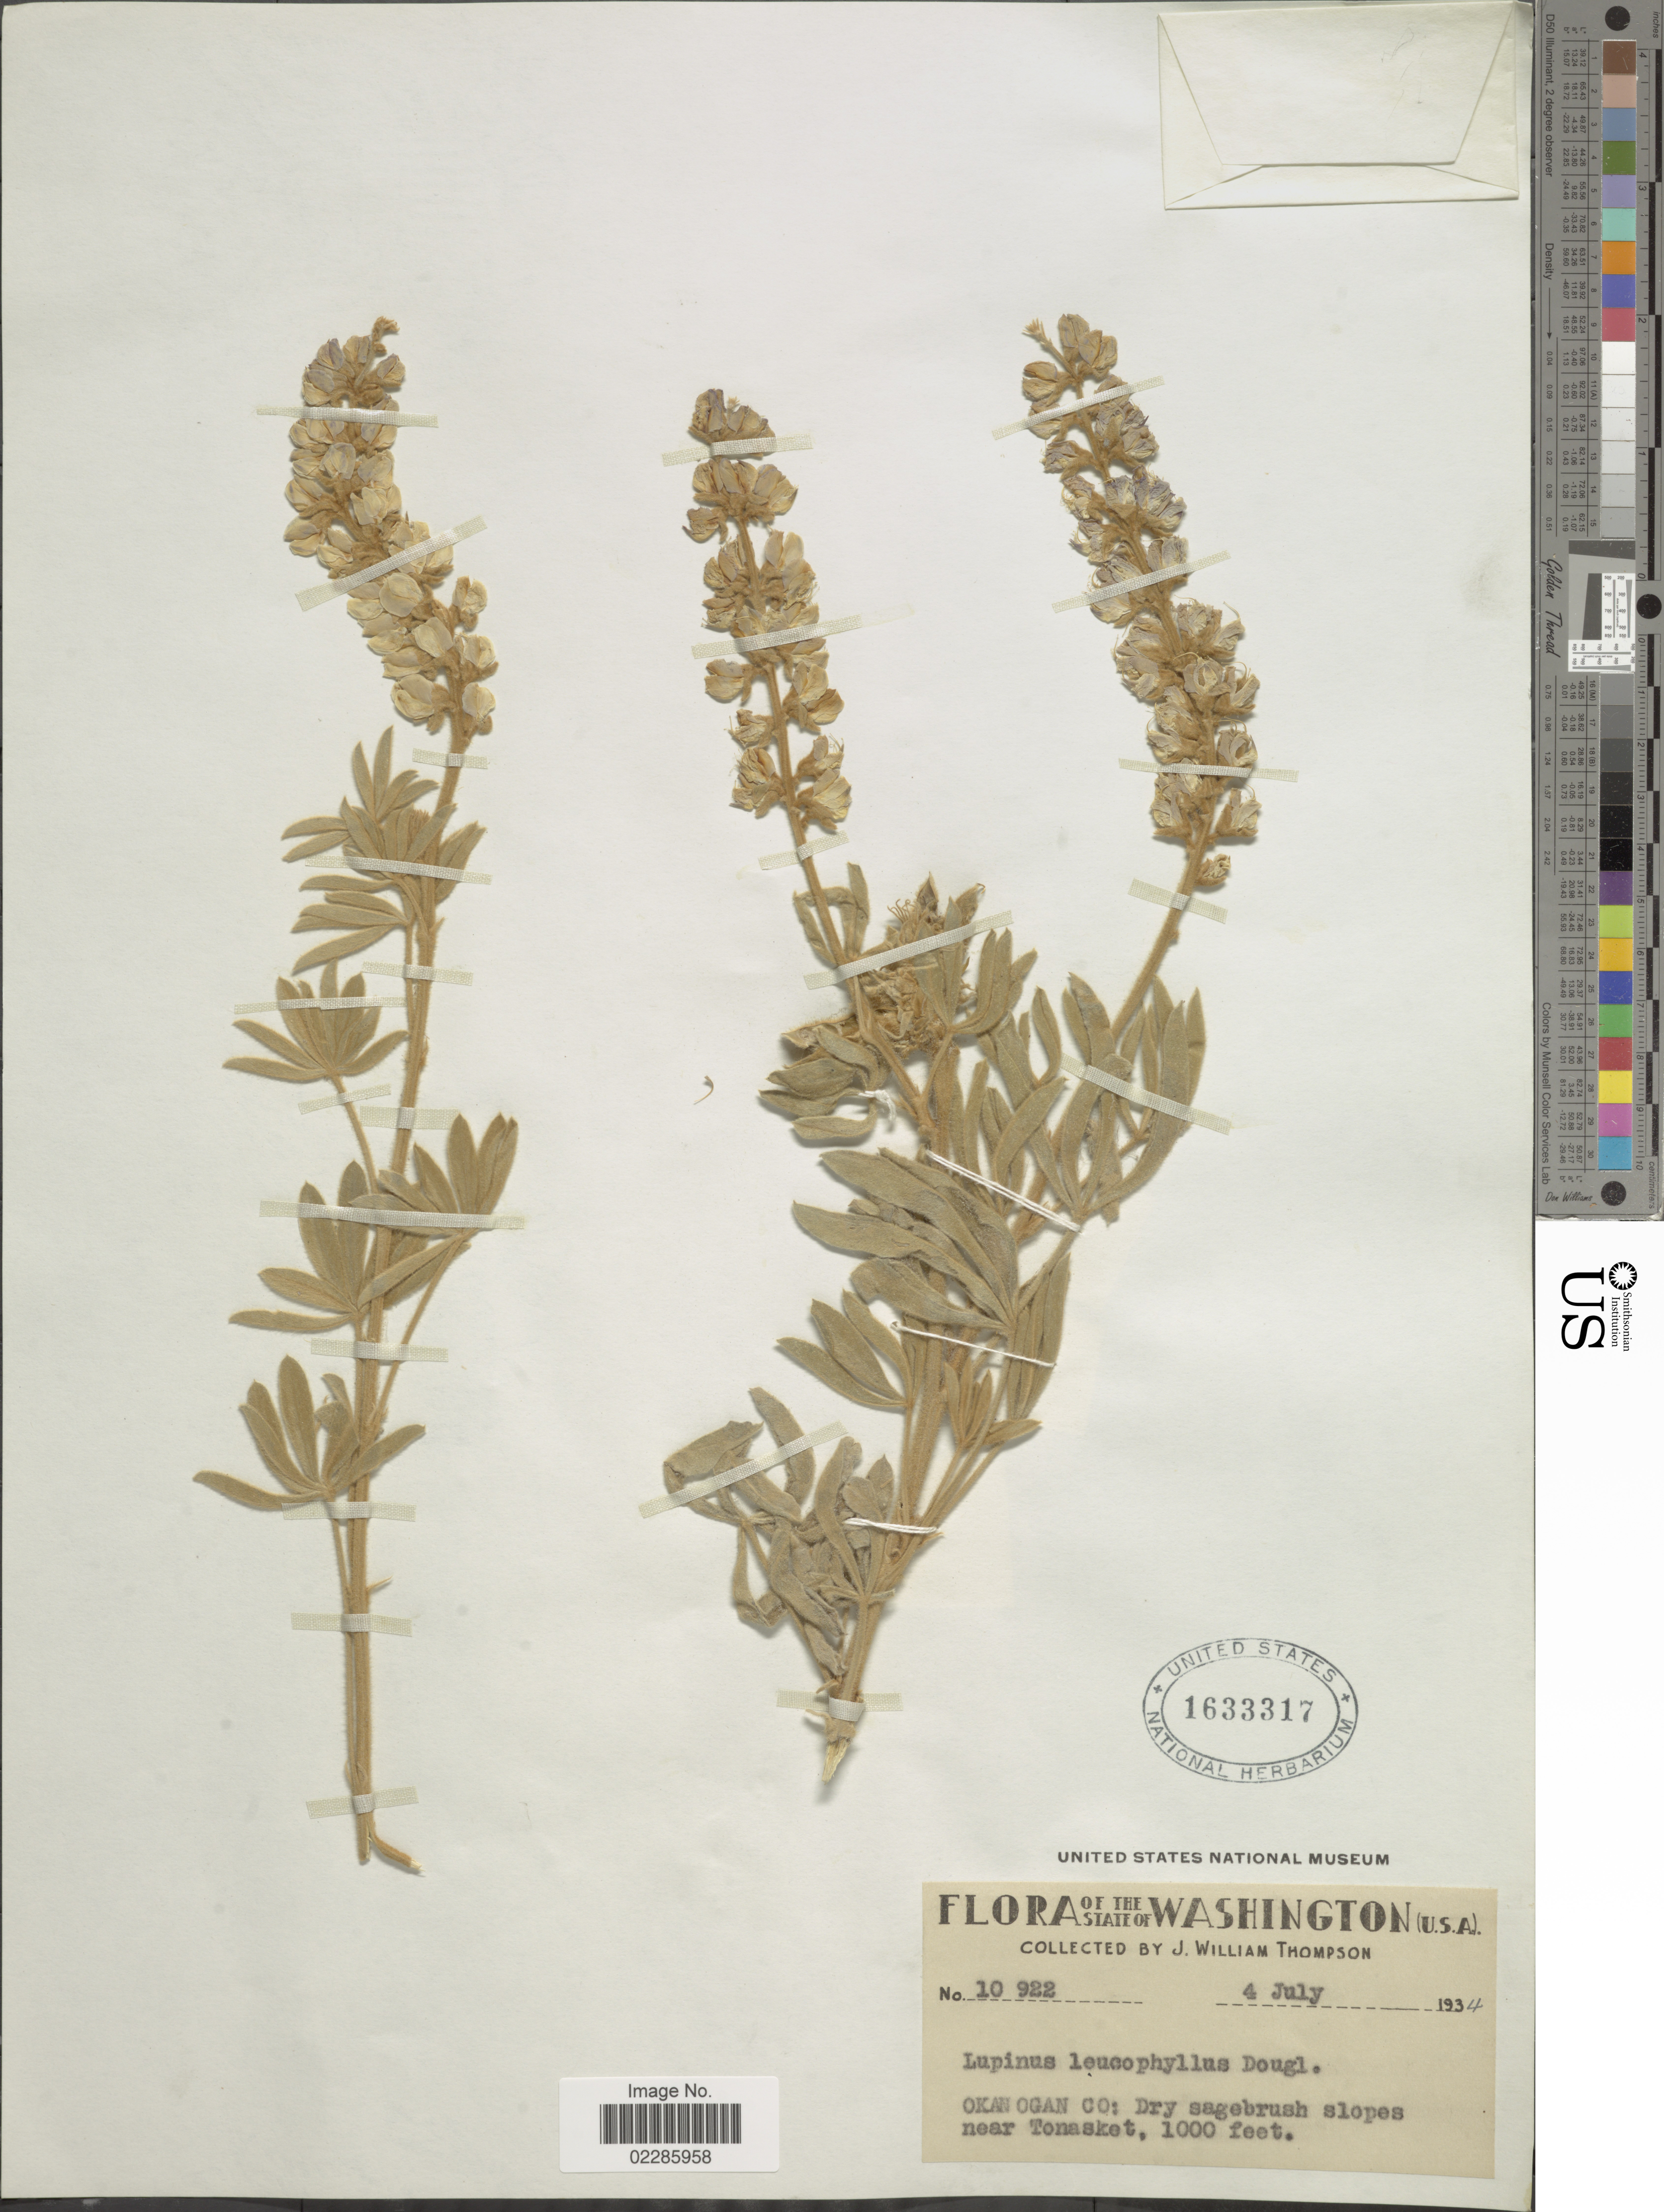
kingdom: Plantae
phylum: Tracheophyta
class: Magnoliopsida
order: Fabales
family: Fabaceae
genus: Lupinus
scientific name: Lupinus leucophyllus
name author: Douglas ex Lindl.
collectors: J. W. Thompson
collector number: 10922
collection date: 1934-07-04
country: United States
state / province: Washington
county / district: Okanogan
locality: Okanogan Co; Dry sagebrush slopes near Tonasket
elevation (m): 305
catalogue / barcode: US 1633317